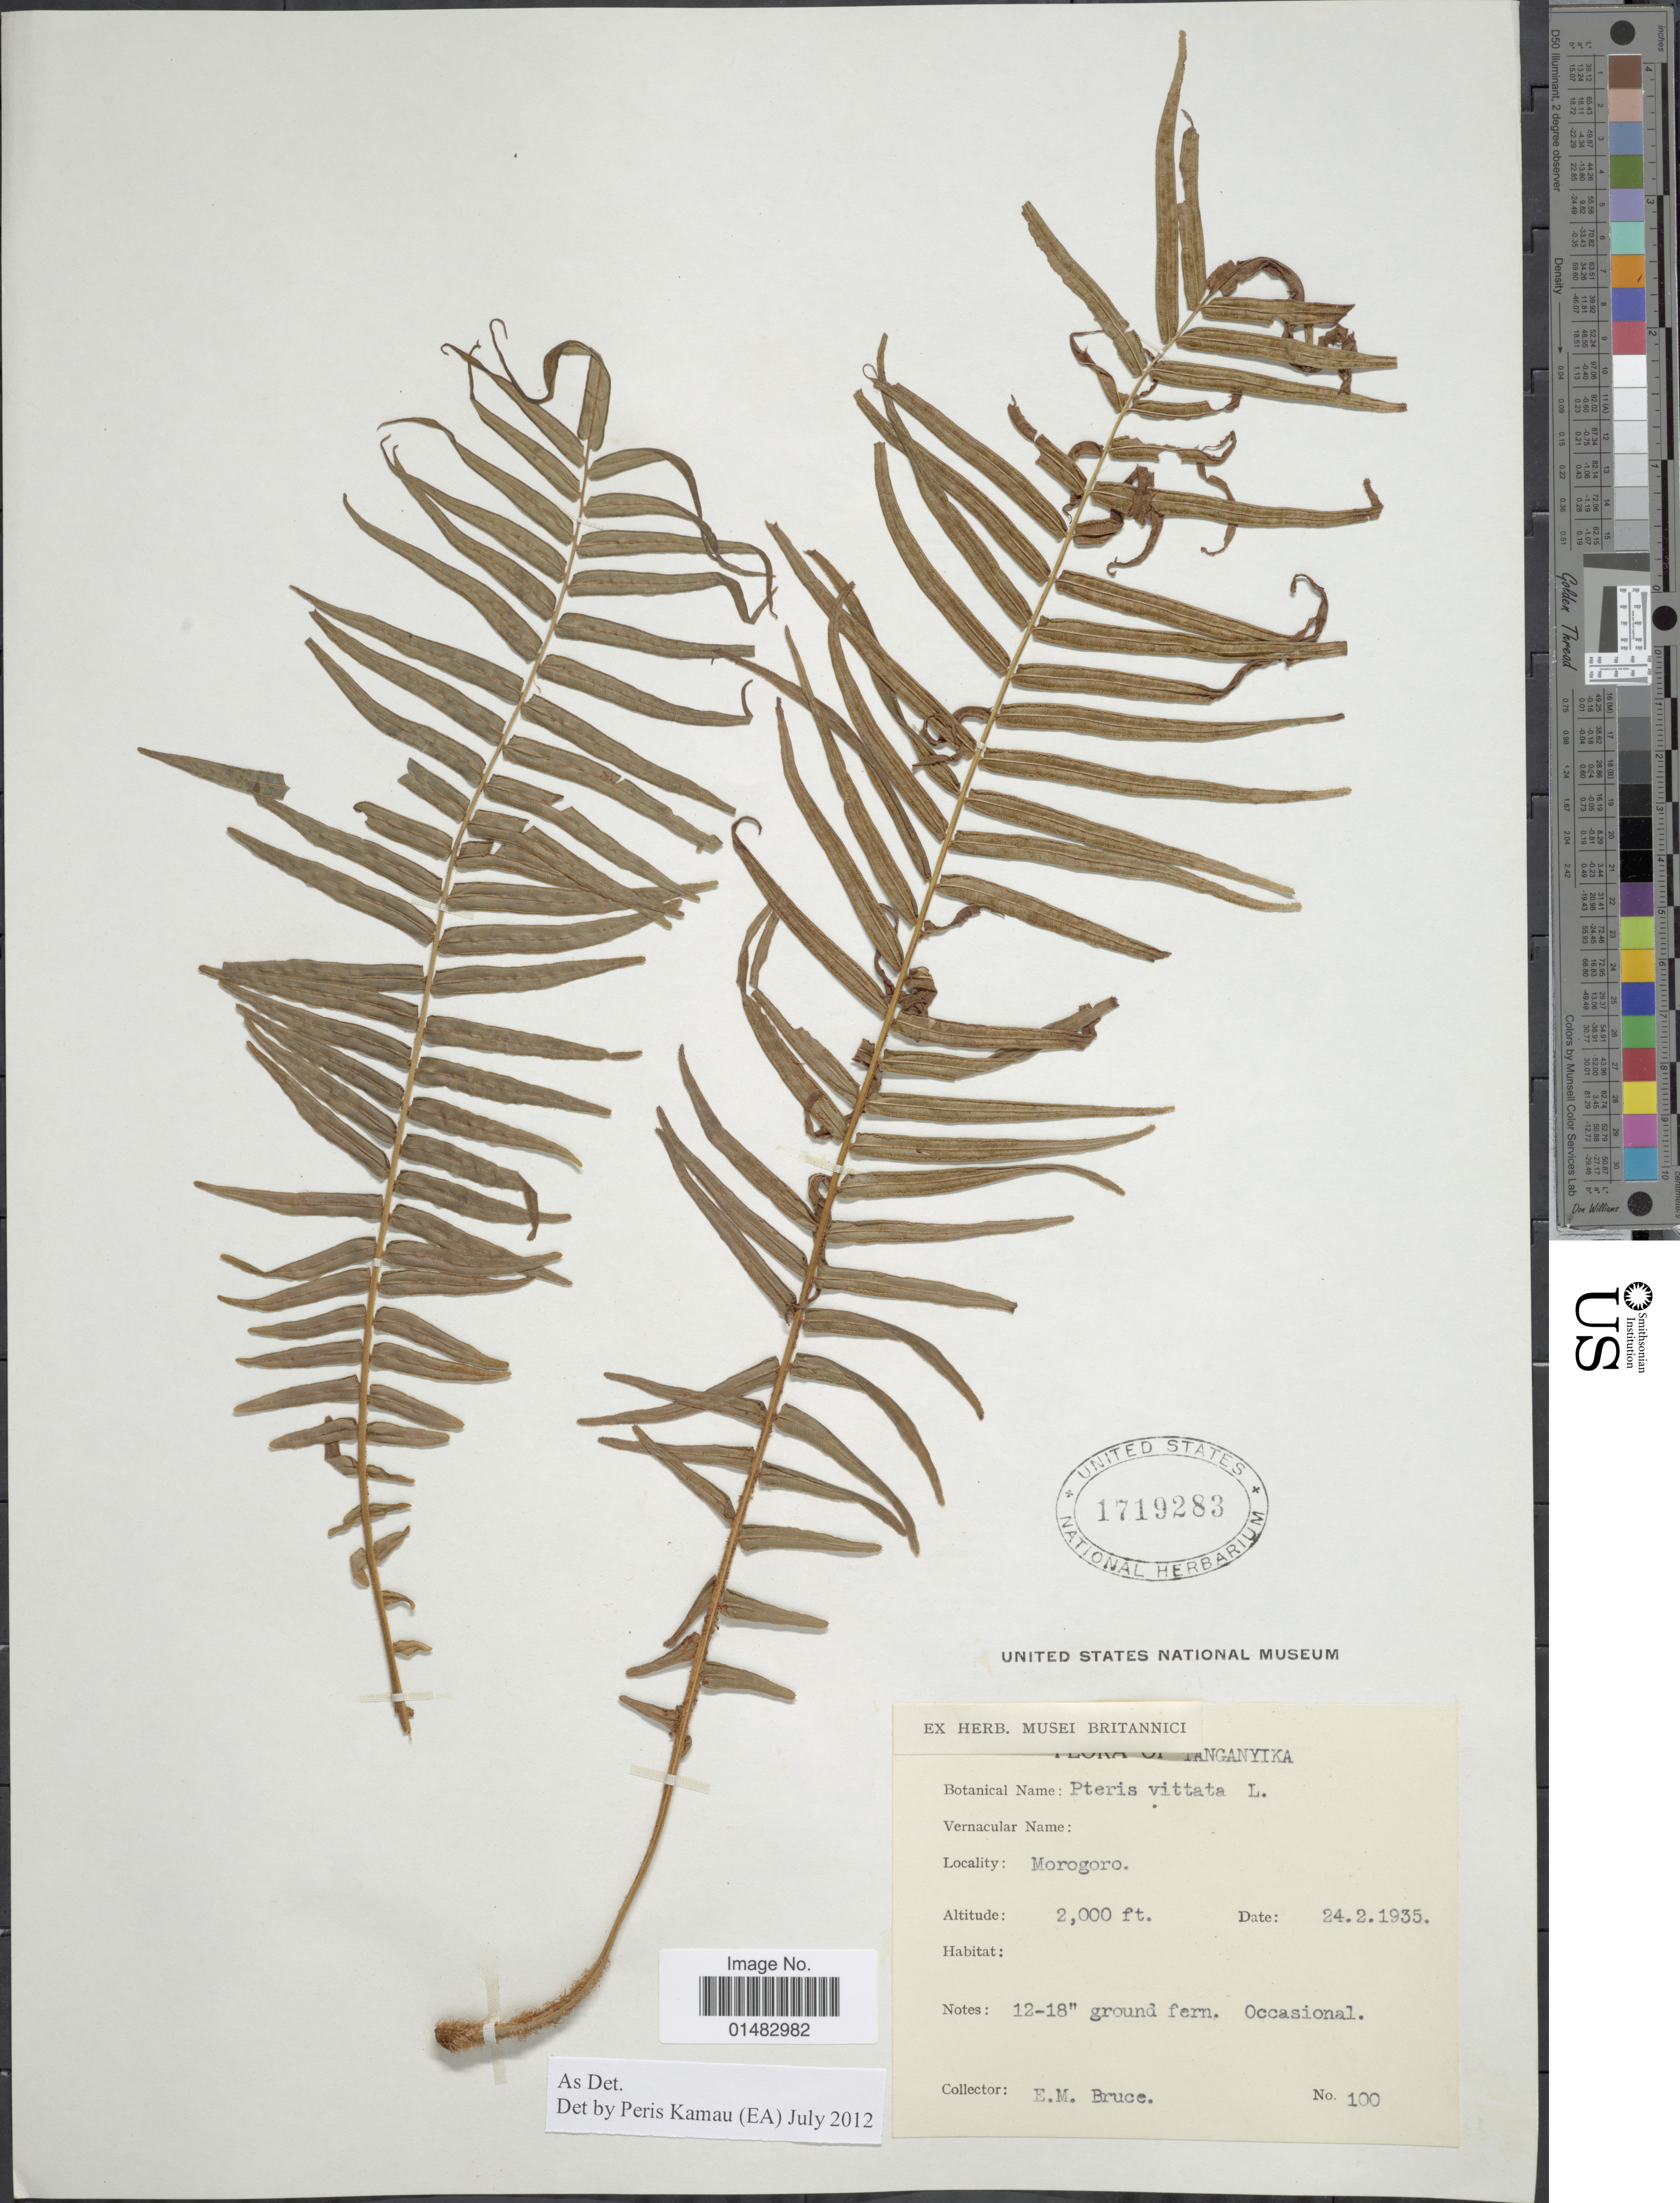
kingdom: Plantae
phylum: Tracheophyta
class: Polypodiopsida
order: Polypodiales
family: Pteridaceae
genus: Pteris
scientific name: Pteris vittata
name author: L.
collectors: E. Bruce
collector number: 100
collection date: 1935-02-24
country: Tanzania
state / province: Morogoro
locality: Tanganyika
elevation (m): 610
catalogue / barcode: US 1719283